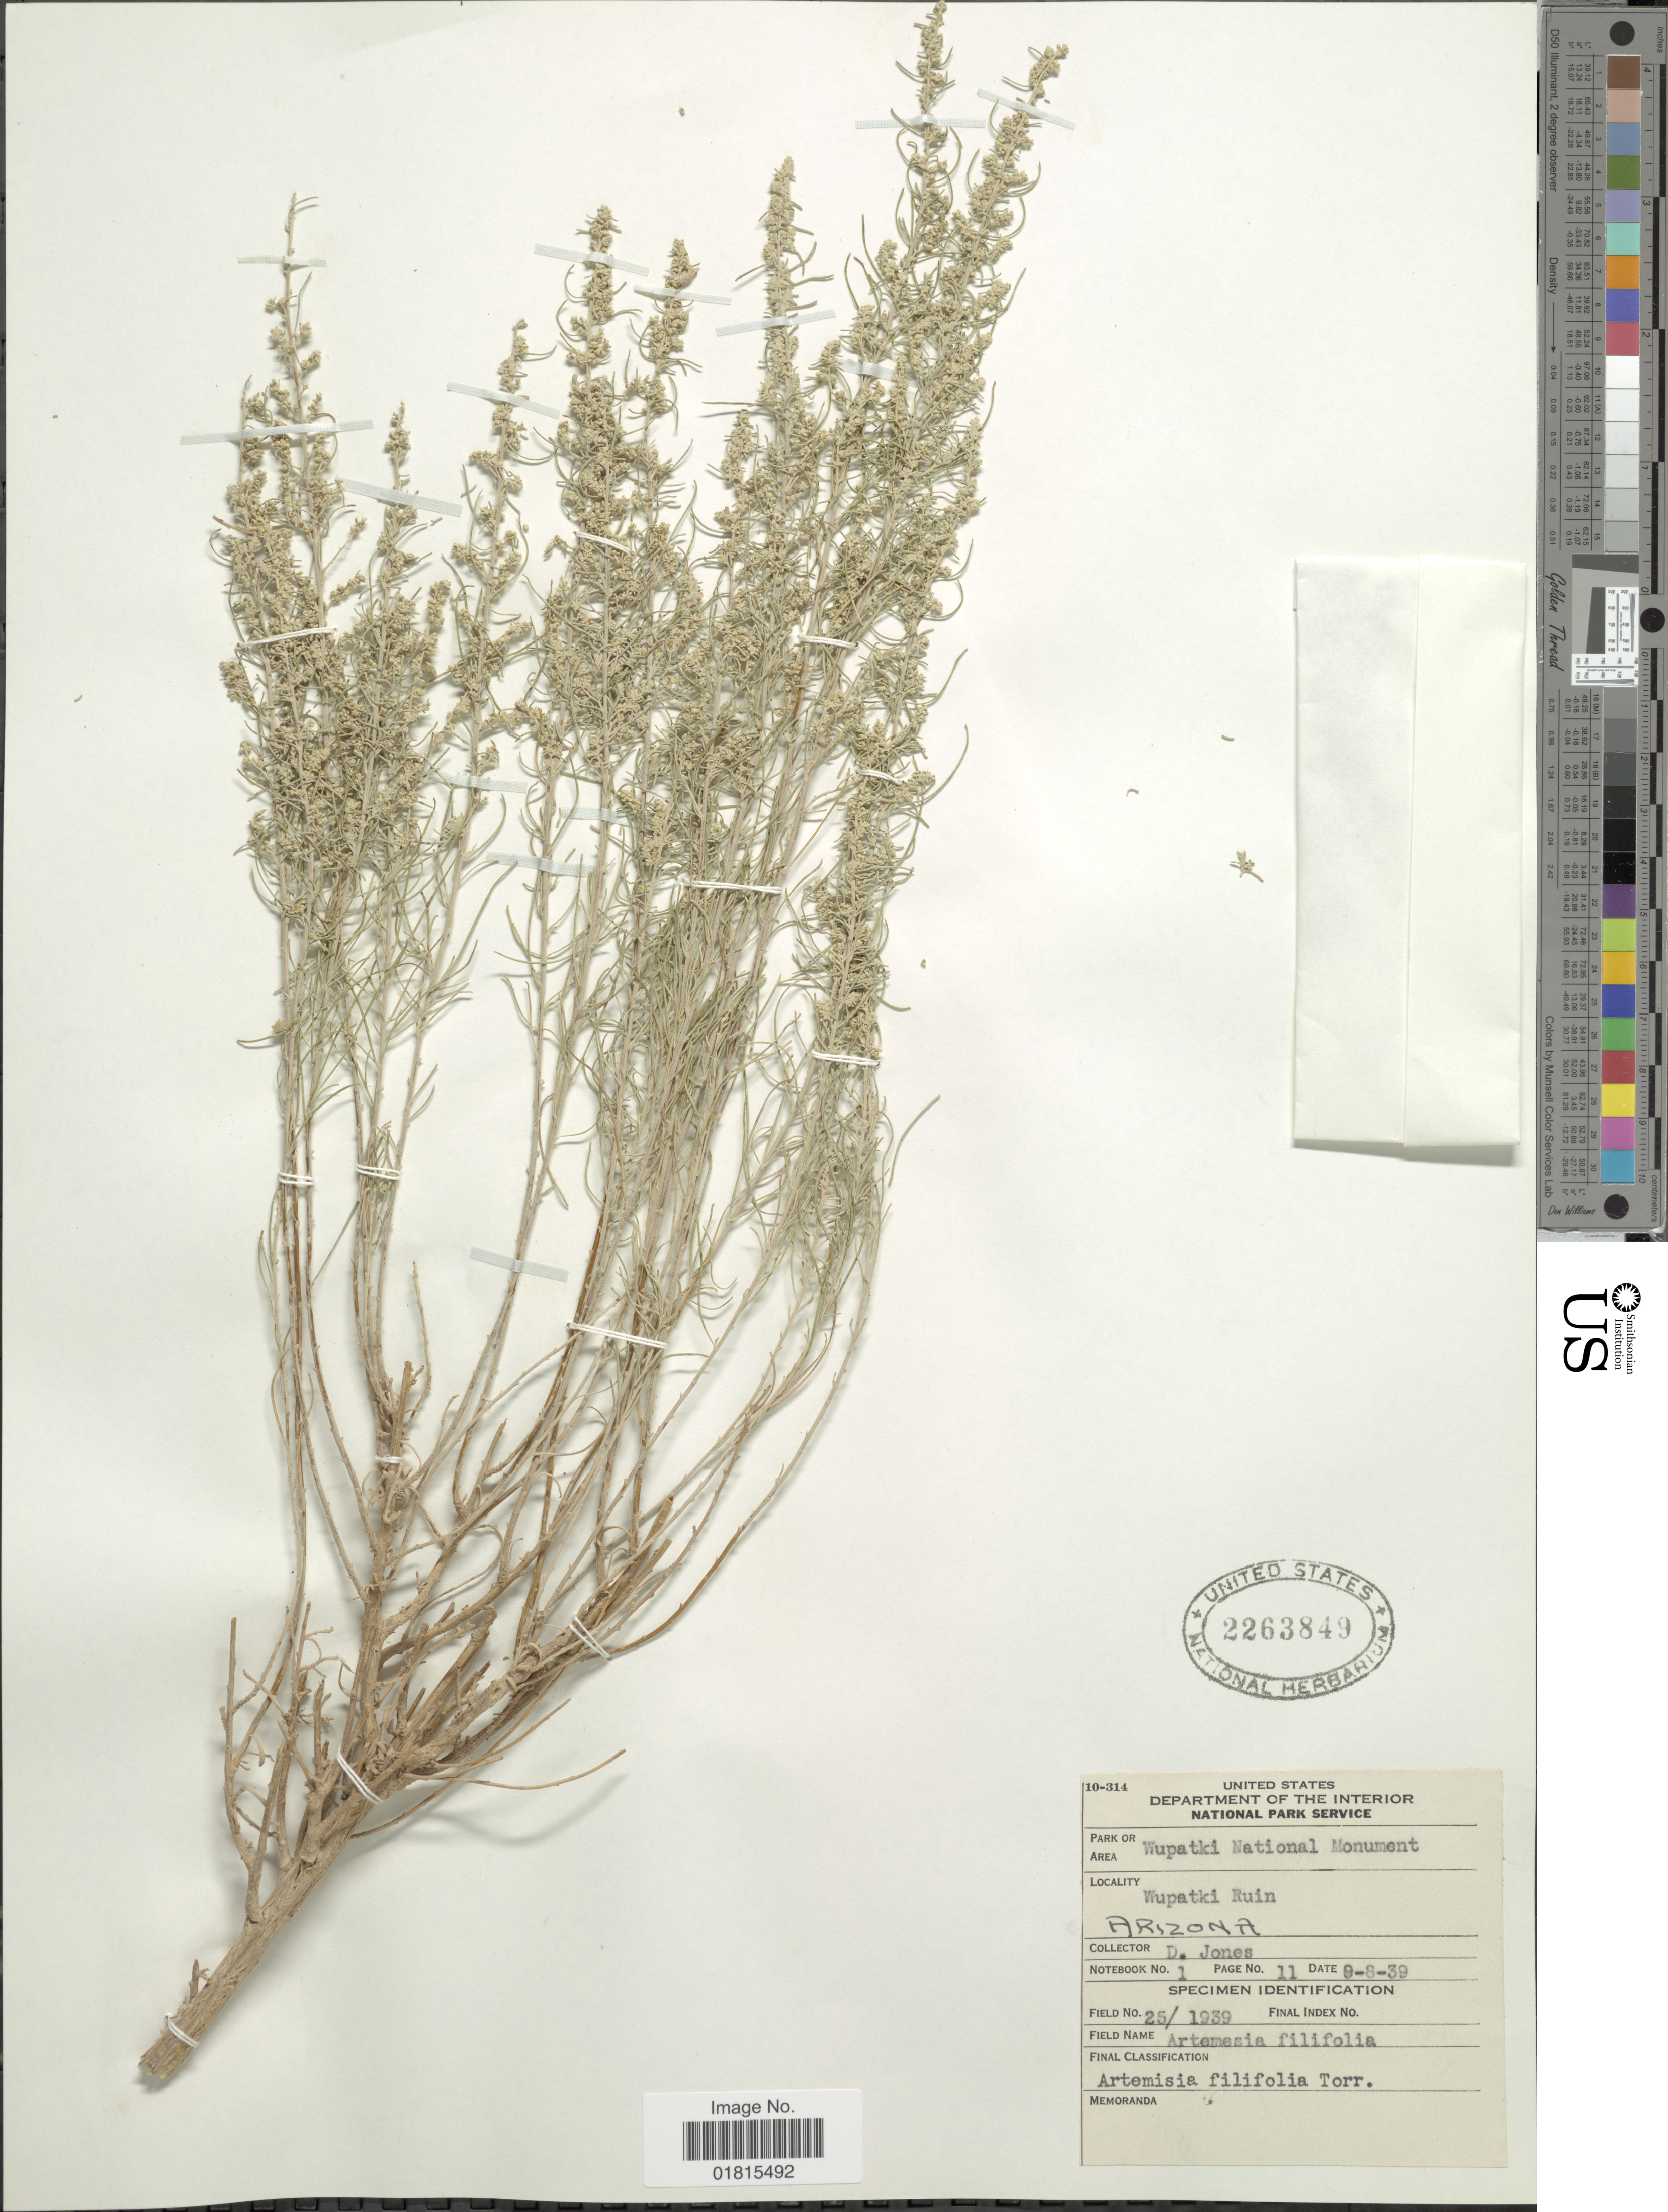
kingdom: Plantae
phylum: Tracheophyta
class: Magnoliopsida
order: Asterales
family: Asteraceae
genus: Artemisia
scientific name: Artemisia filifolia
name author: Torr.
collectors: D. Jones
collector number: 25/1939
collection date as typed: Transcribed d/m/y: 8/9/39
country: United States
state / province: Arizona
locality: Wupatki National Monument. Wupatki Ruin. Arizona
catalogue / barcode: US 2263849